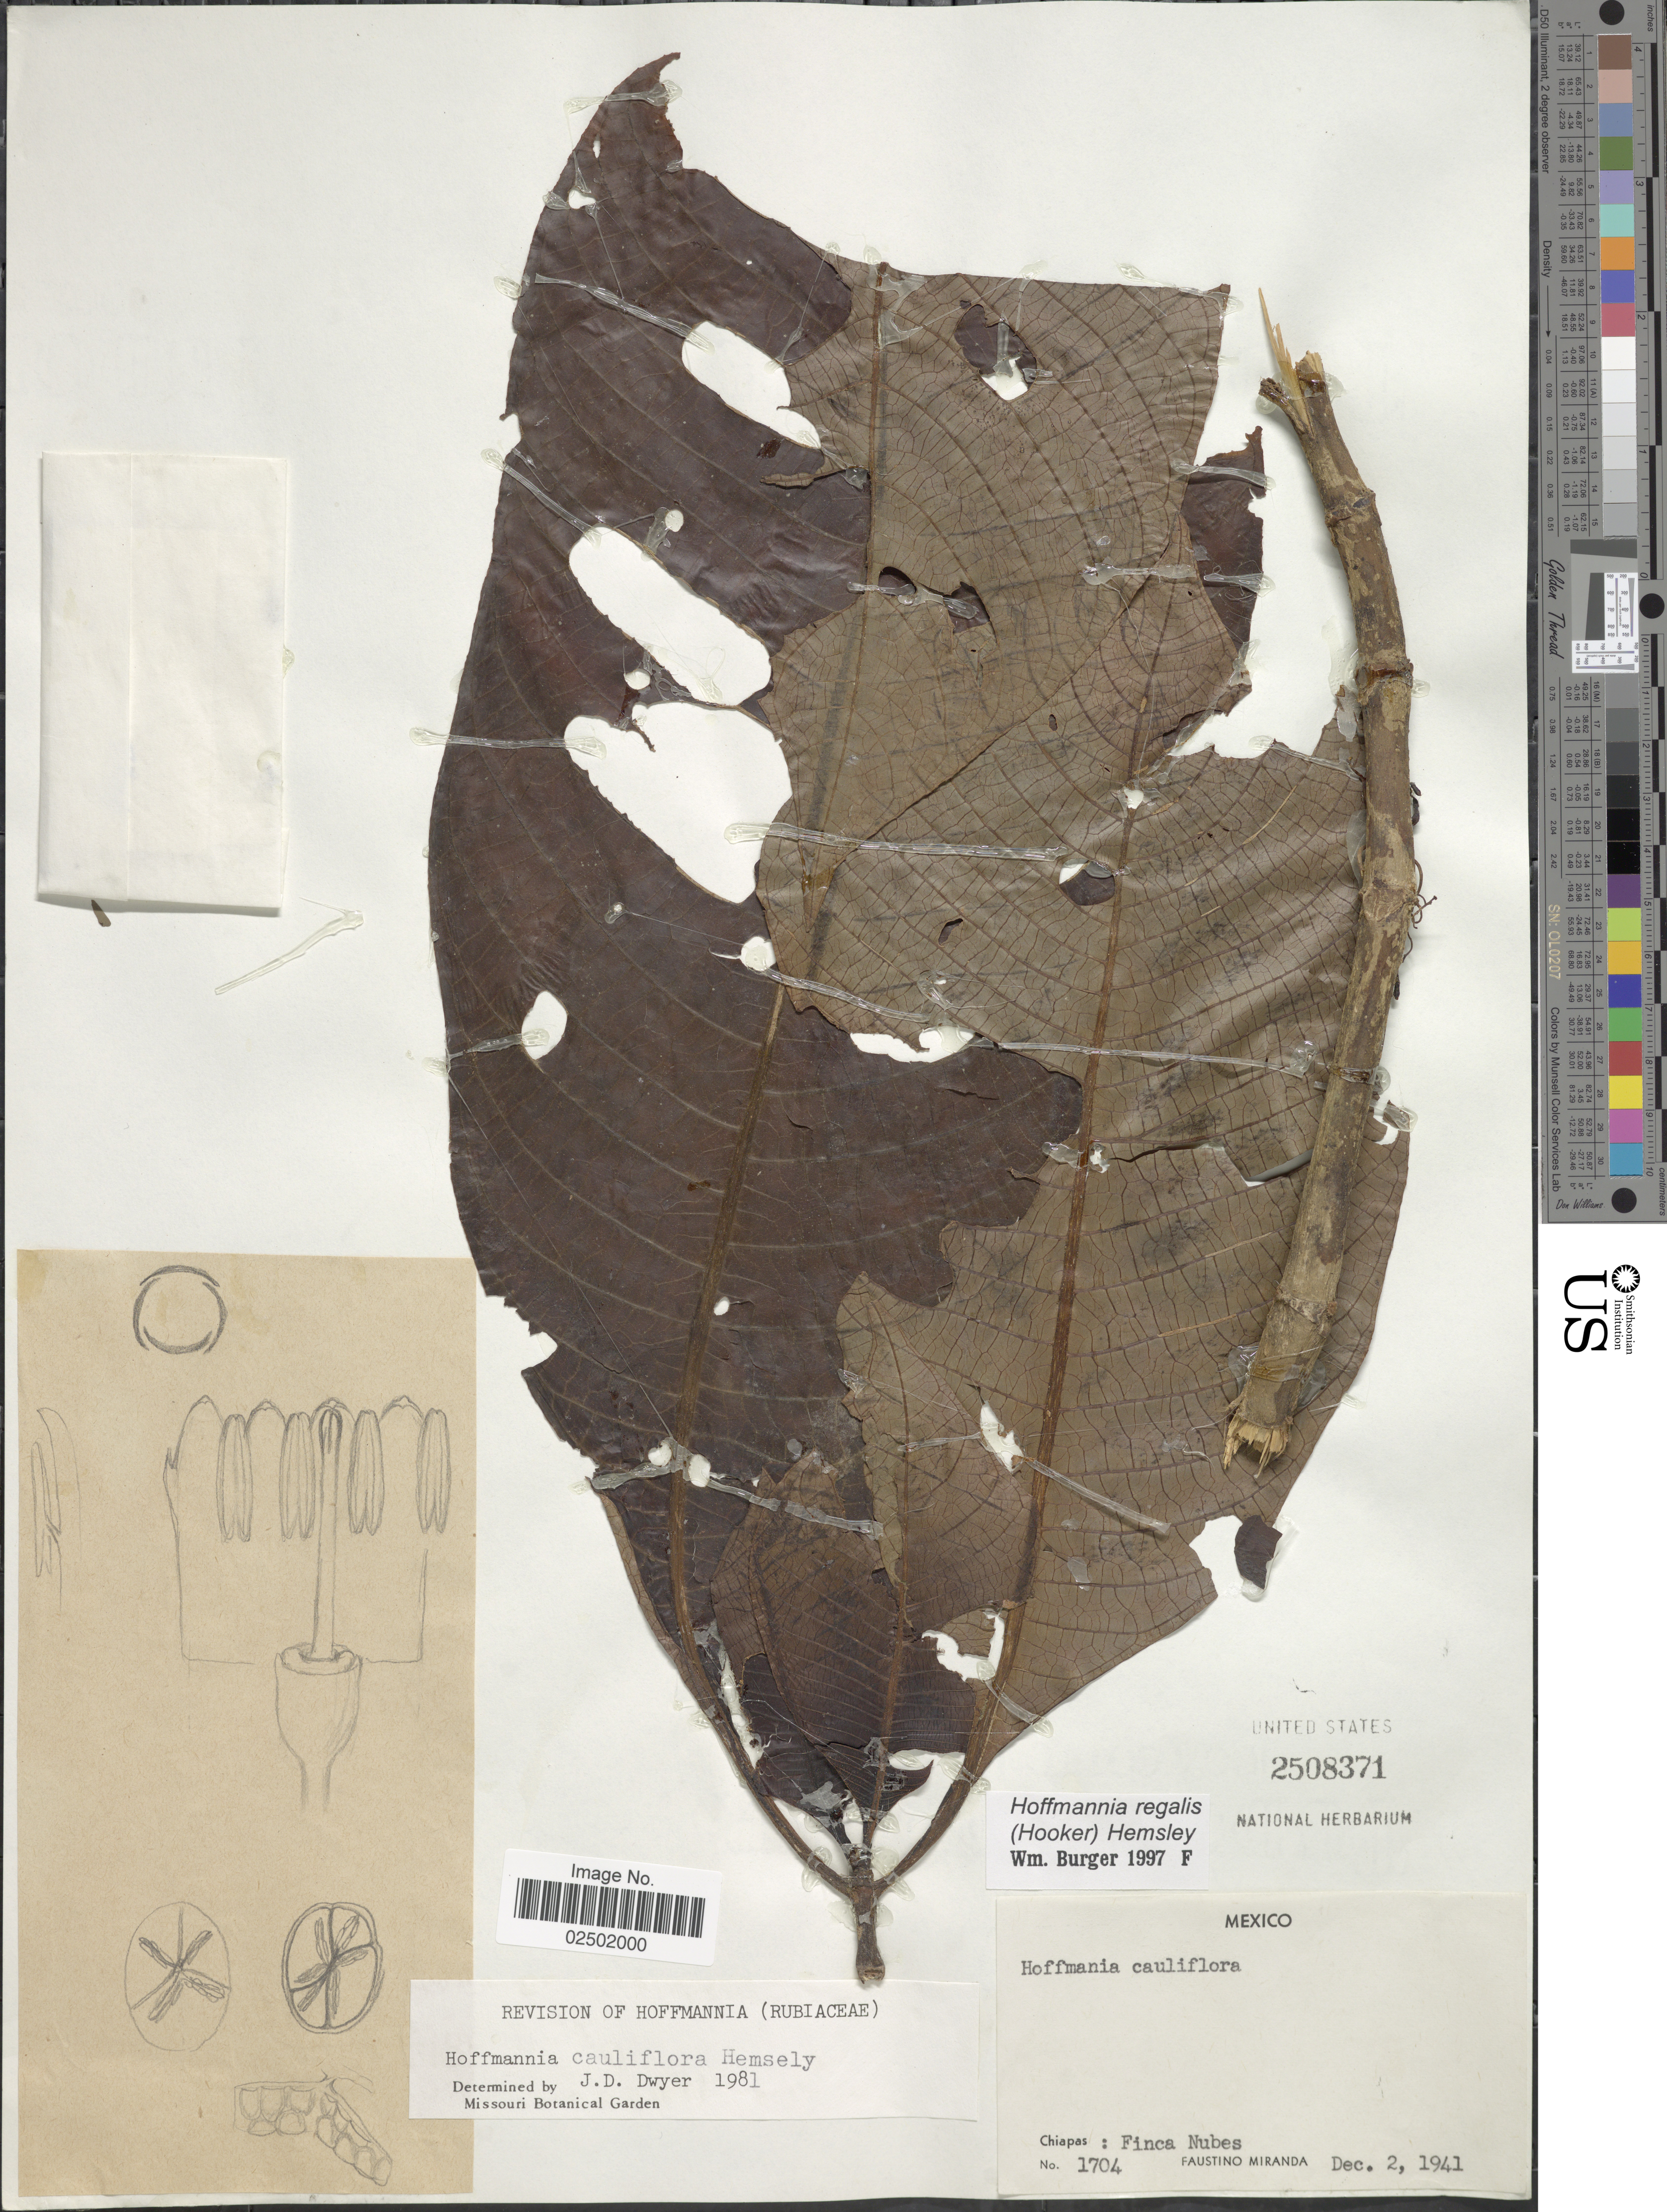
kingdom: Plantae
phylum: Tracheophyta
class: Magnoliopsida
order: Gentianales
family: Rubiaceae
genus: Hoffmannia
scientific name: Hoffmannia regalis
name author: (Hook.) Hemsl.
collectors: F. Miranda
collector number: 1704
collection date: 1941-12-02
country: Mexico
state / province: Chiapas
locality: Finca Nubes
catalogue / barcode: US 2508371